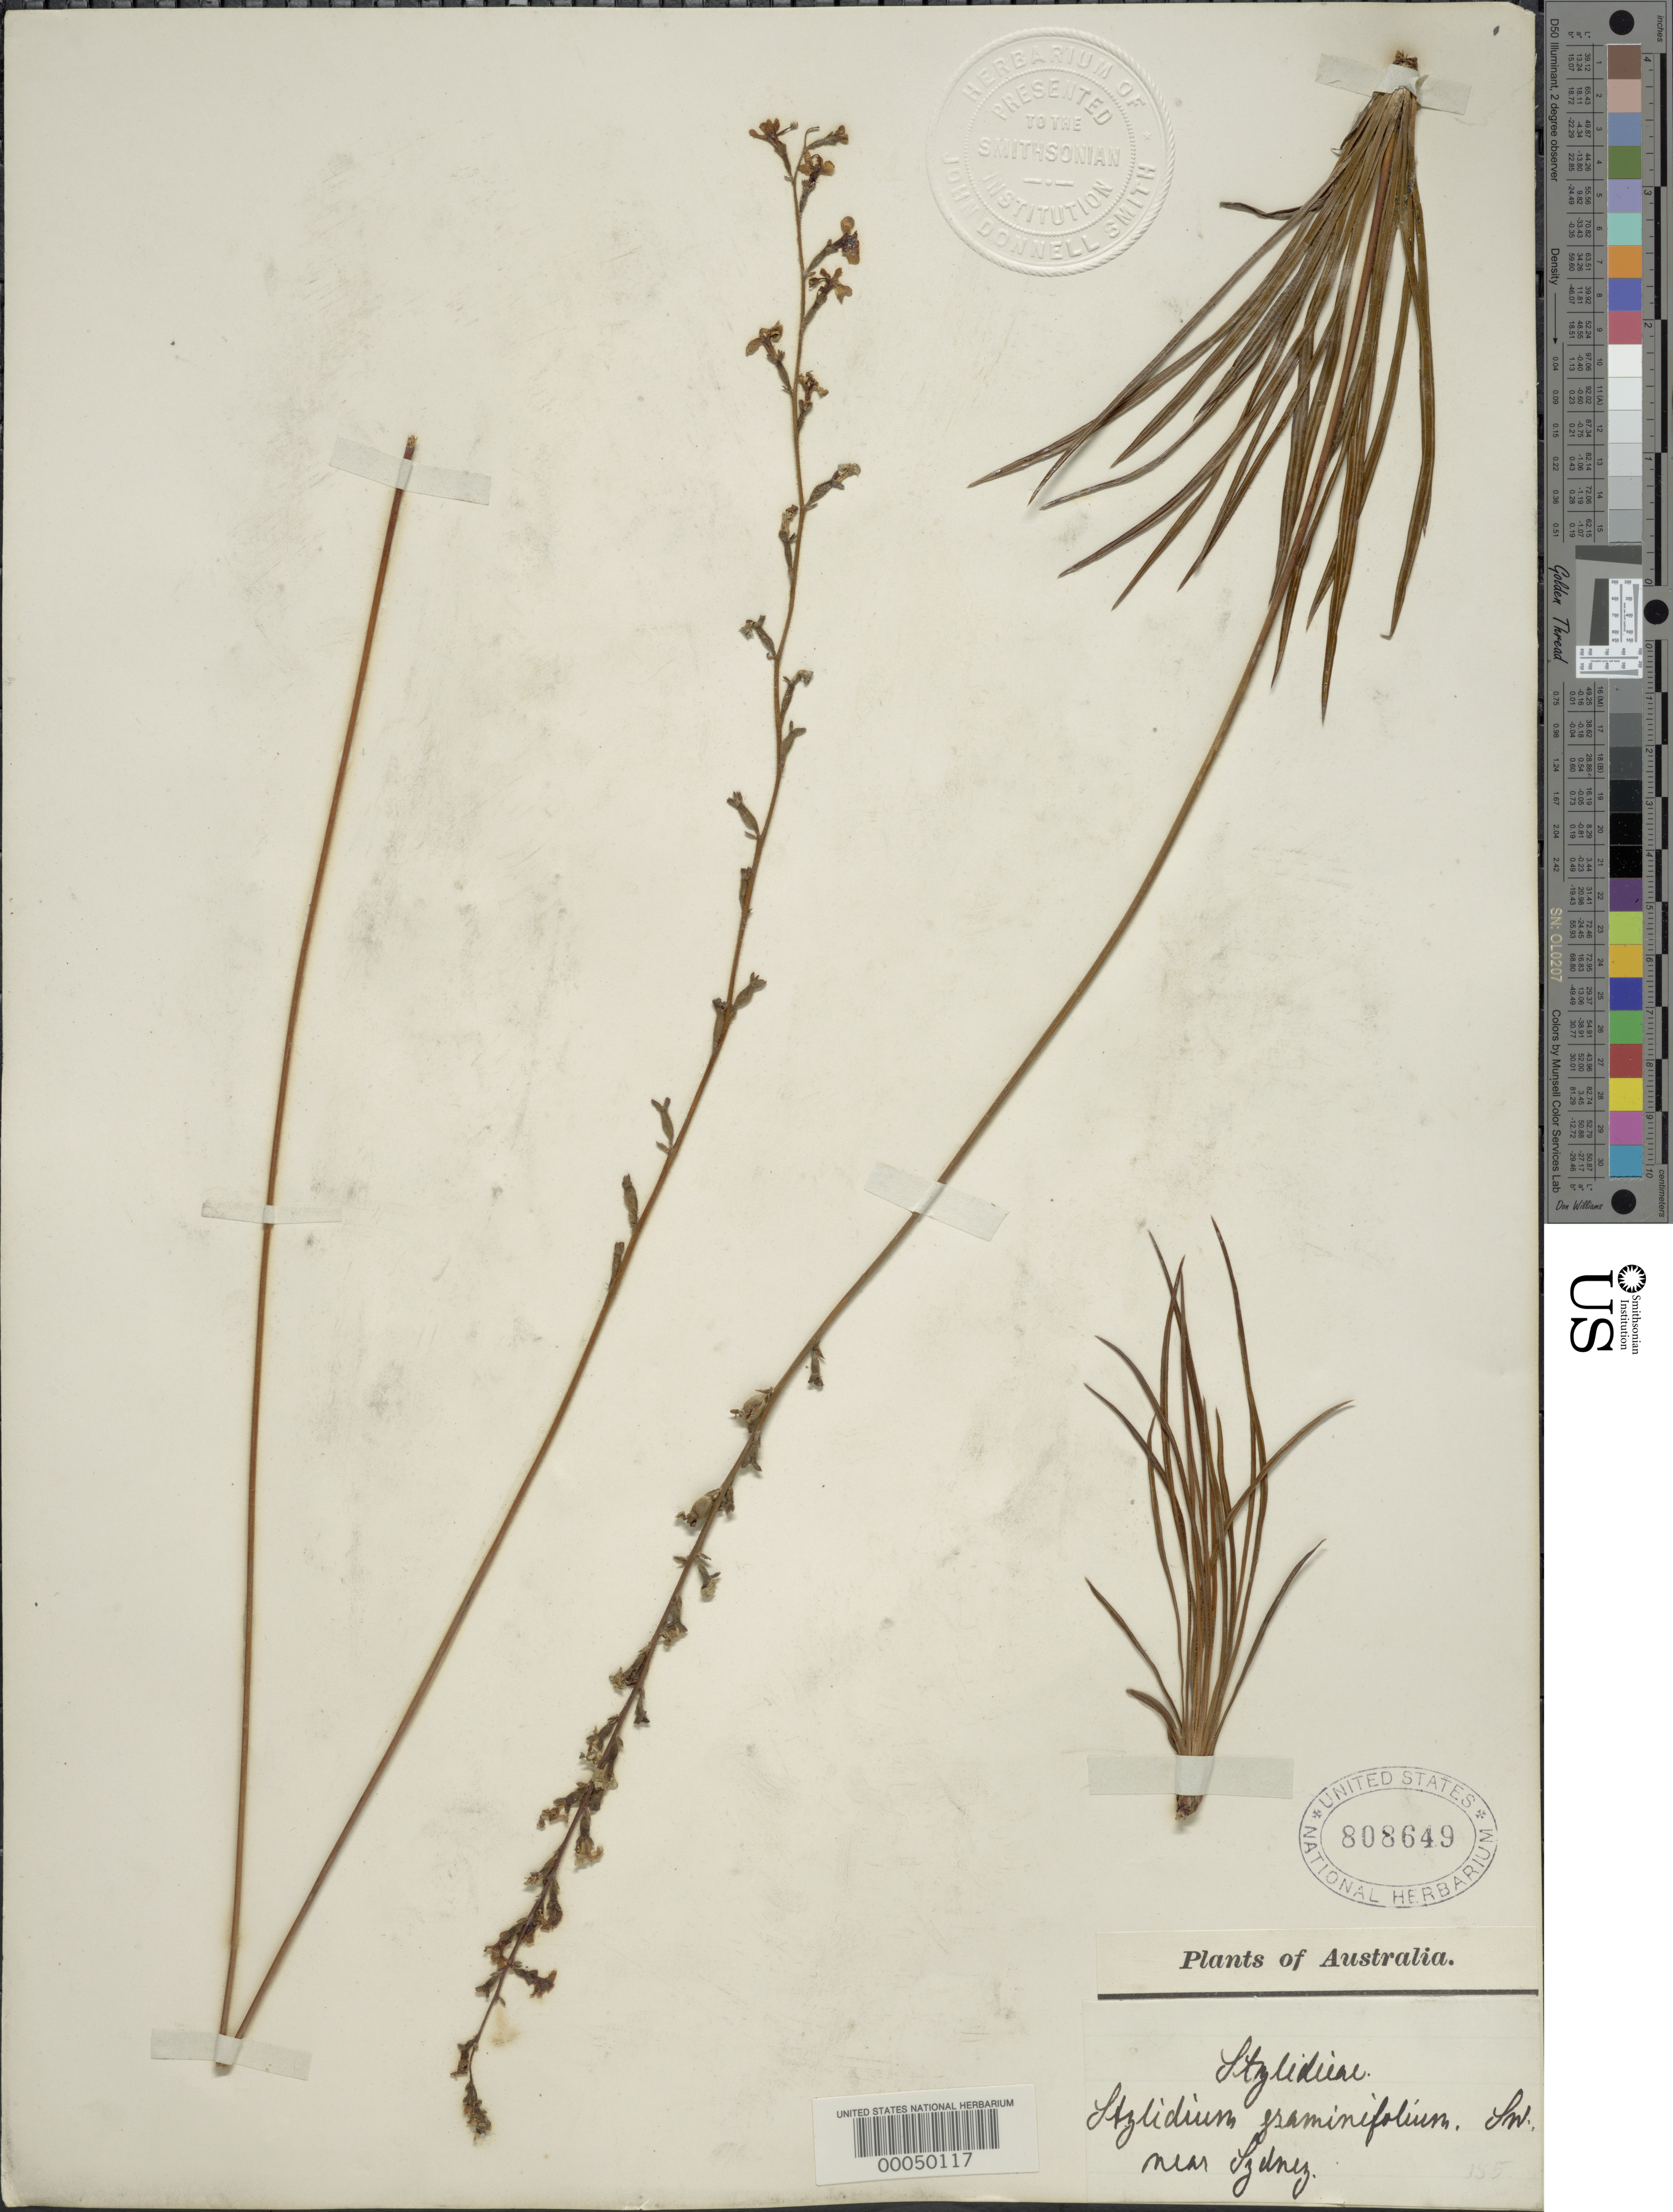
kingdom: Plantae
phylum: Tracheophyta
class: Magnoliopsida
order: Asterales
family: Stylidiaceae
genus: Stylidium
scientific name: Stylidium graminifolium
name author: Sw. ex Willd.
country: Australia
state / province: New South Wales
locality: Near sydney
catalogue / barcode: US 808649